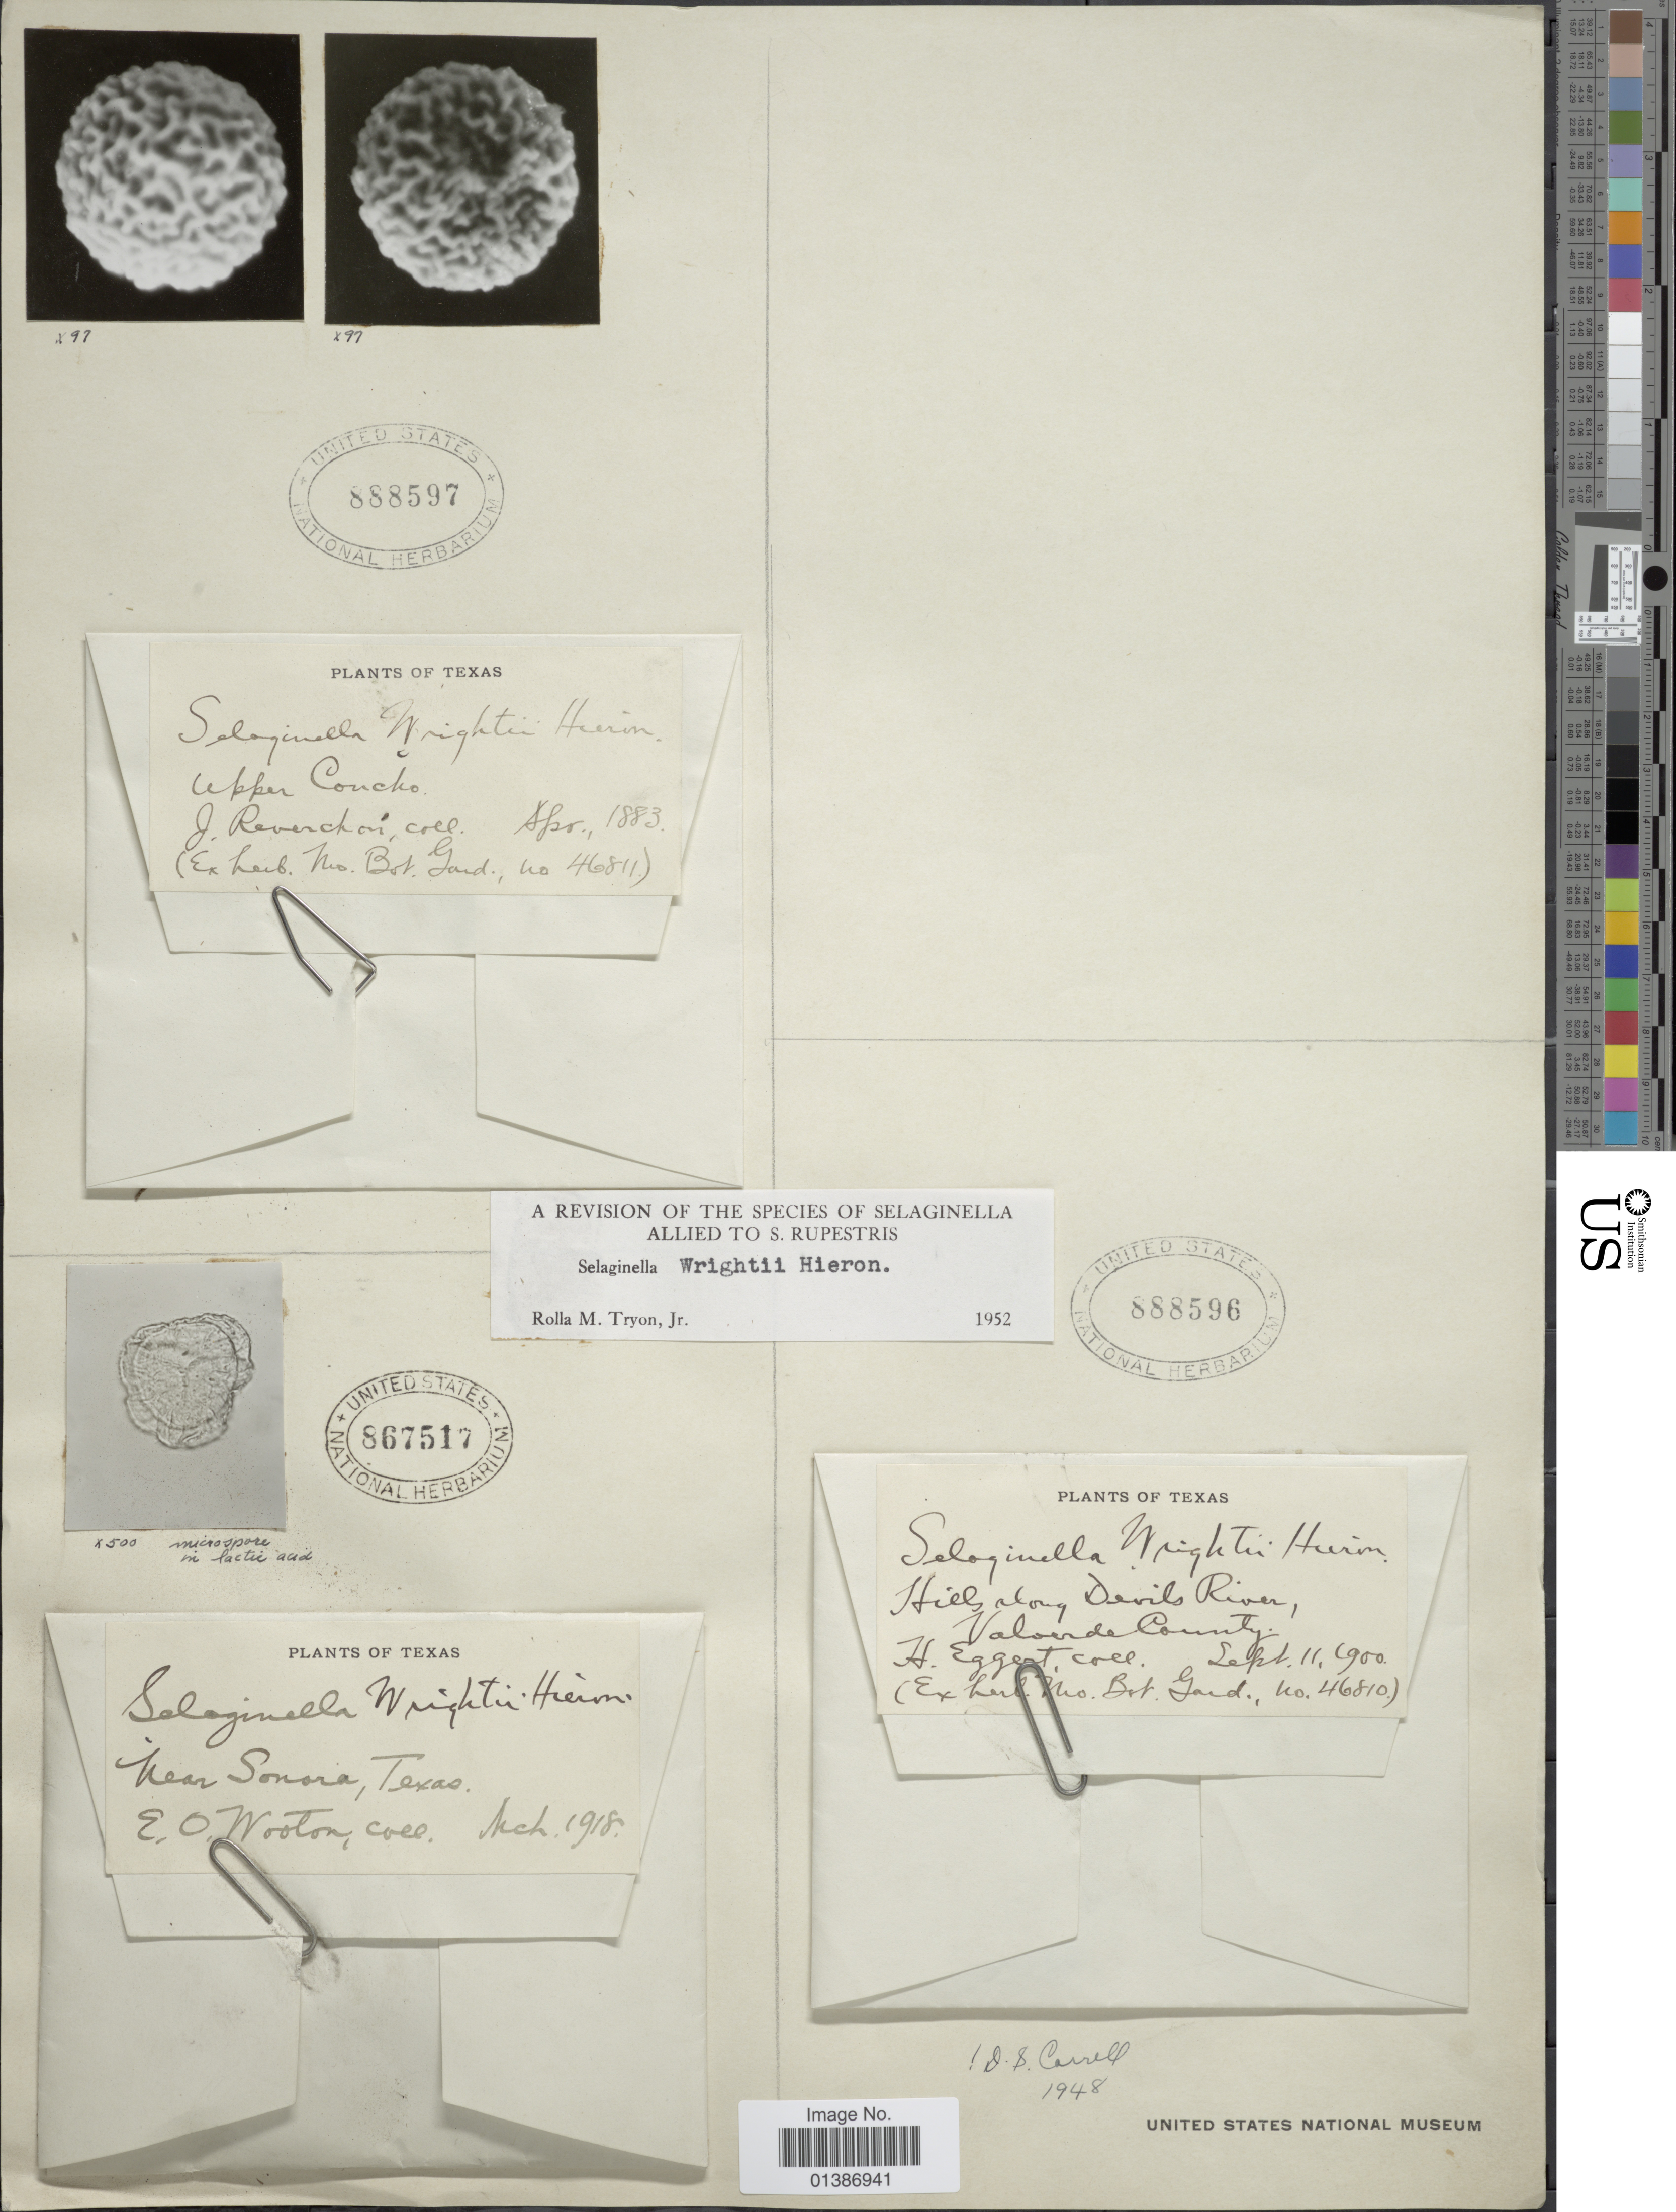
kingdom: Plantae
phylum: Tracheophyta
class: Lycopodiopsida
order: Selaginellales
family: Selaginellaceae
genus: Selaginella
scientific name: Selaginella wrightii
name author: Hieron.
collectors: H. Eggert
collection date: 1900-09-11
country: United States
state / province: Texas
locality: Hills along Devils River, Valverde County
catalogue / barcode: US 888596-2